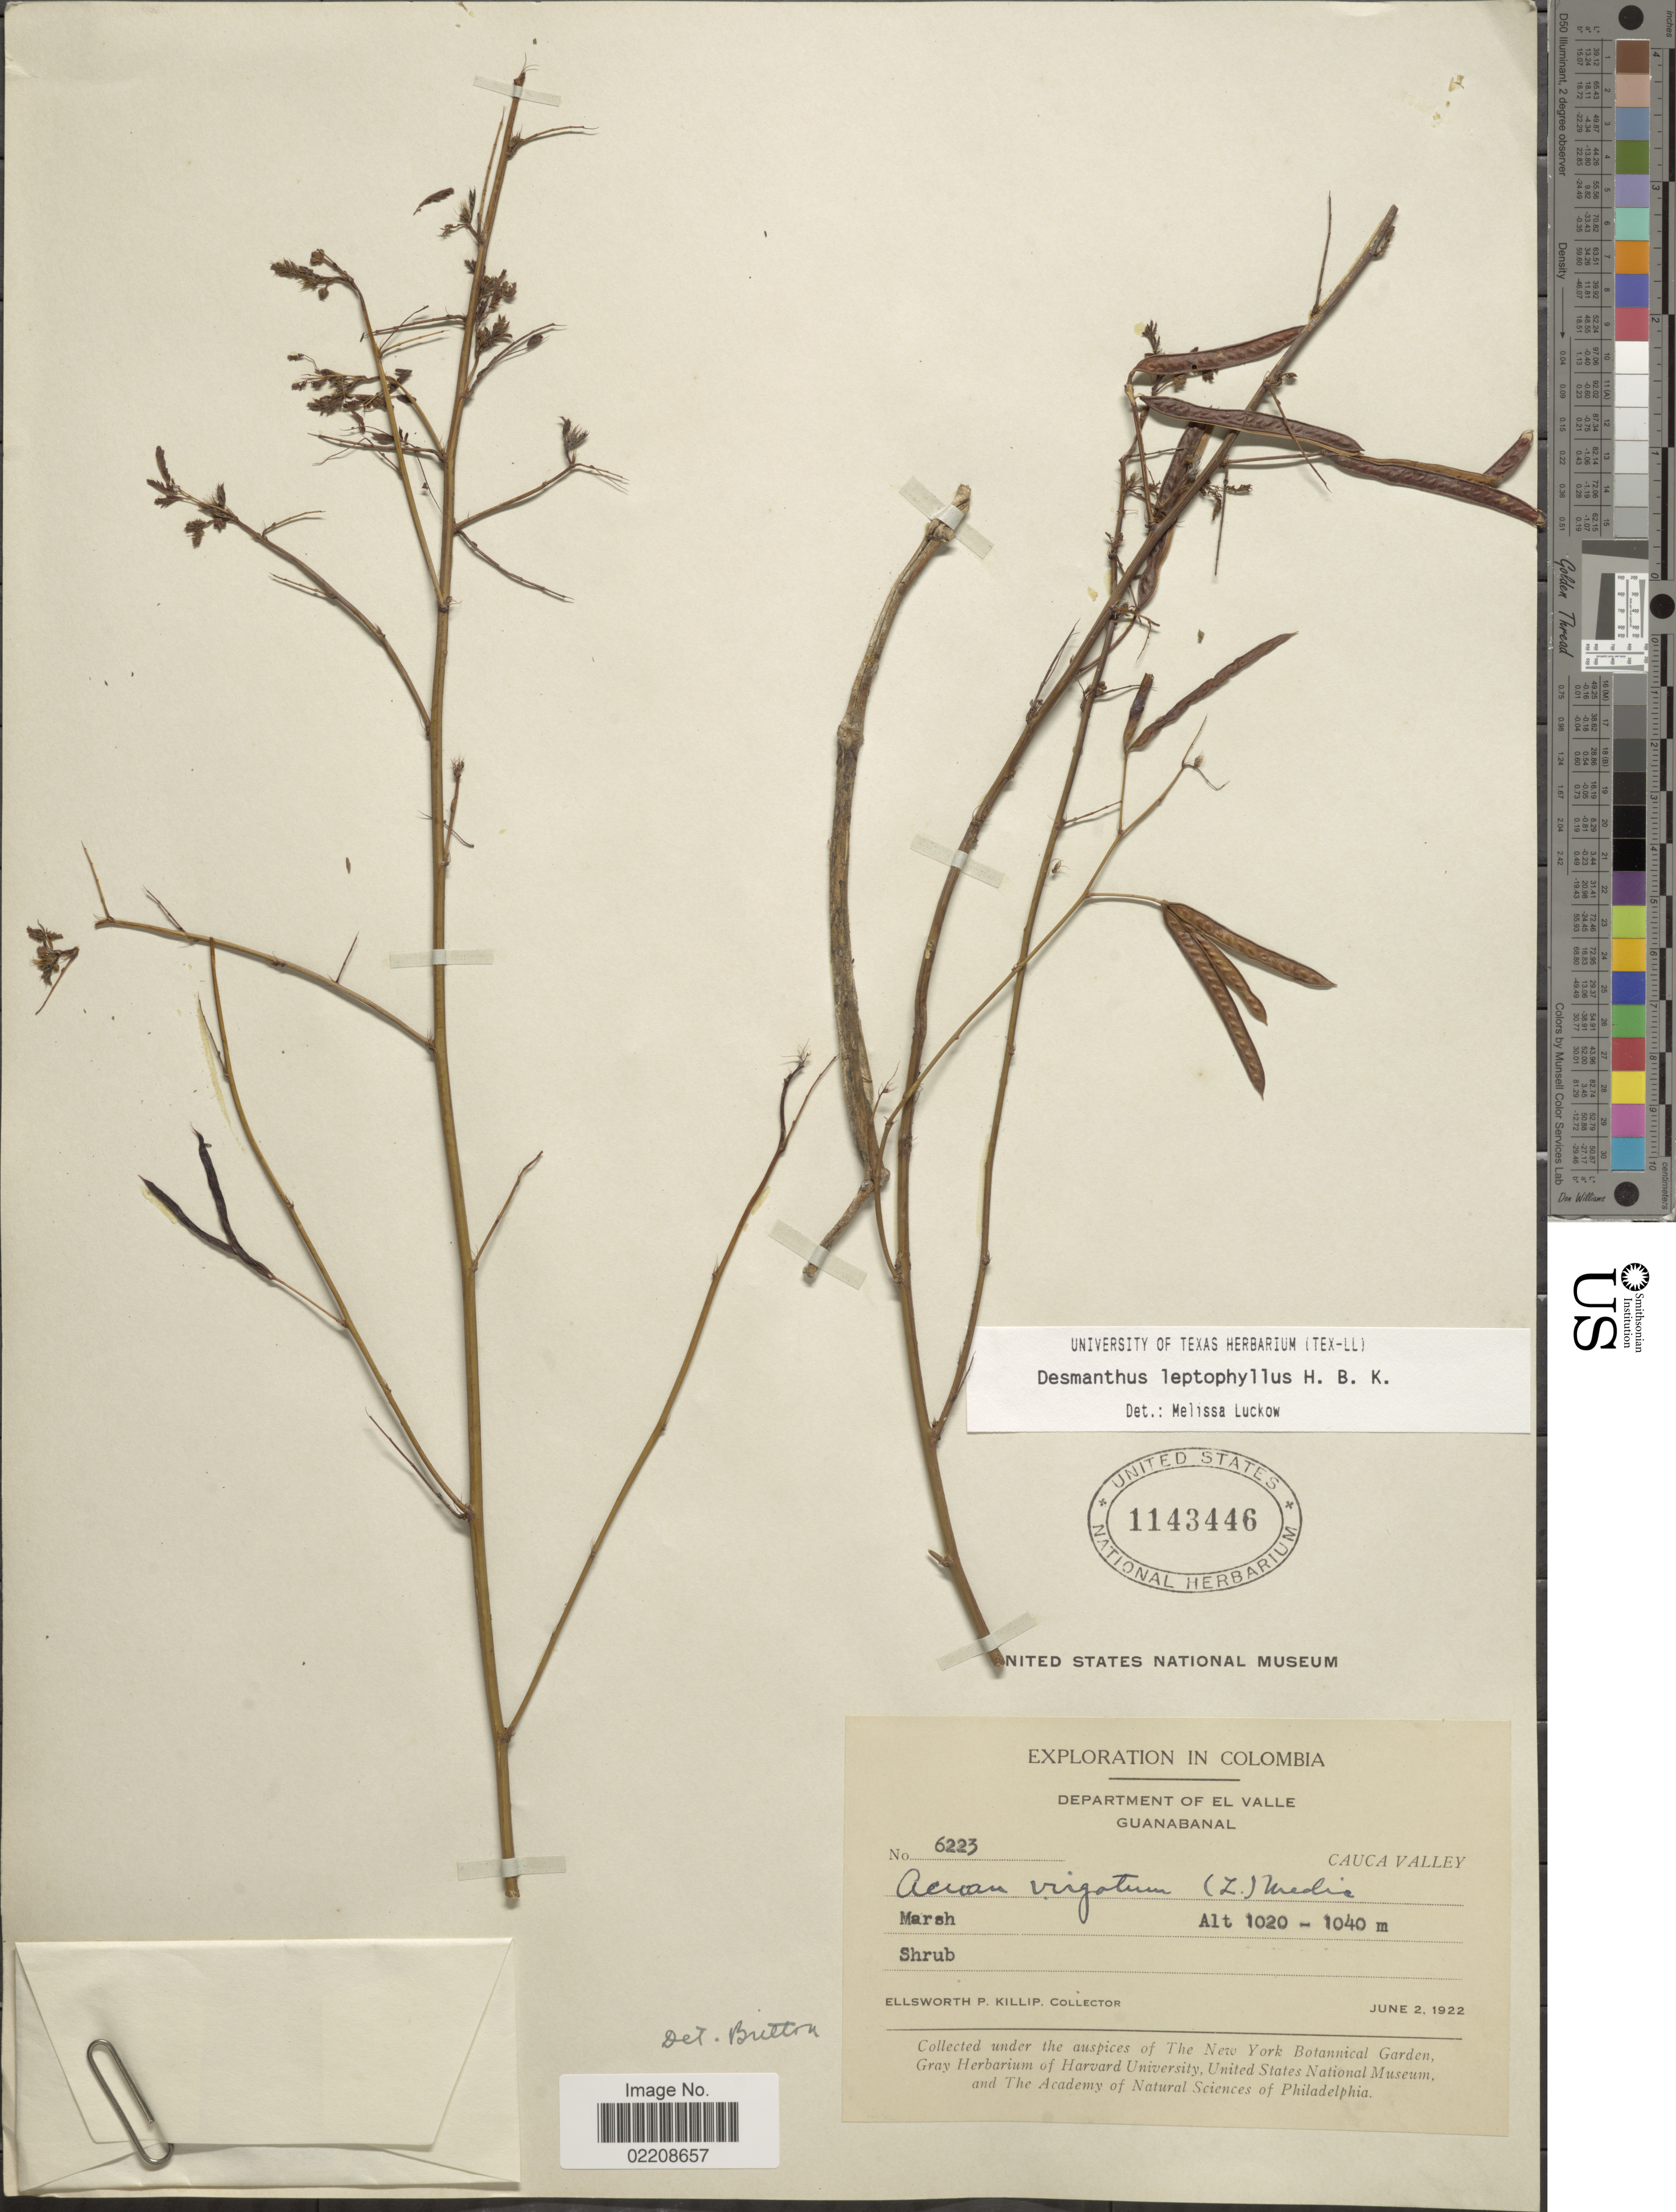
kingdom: Plantae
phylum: Tracheophyta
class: Magnoliopsida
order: Fabales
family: Fabaceae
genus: Desmanthus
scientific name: Desmanthus leptophyllus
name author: Kunth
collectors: E. P. Killip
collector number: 6223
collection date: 1922-06-02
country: Colombia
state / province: Valle del Cauca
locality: Department of El Valle. Guanabanal. Cauca Valley. Marsh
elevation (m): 1020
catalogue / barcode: US 1143446